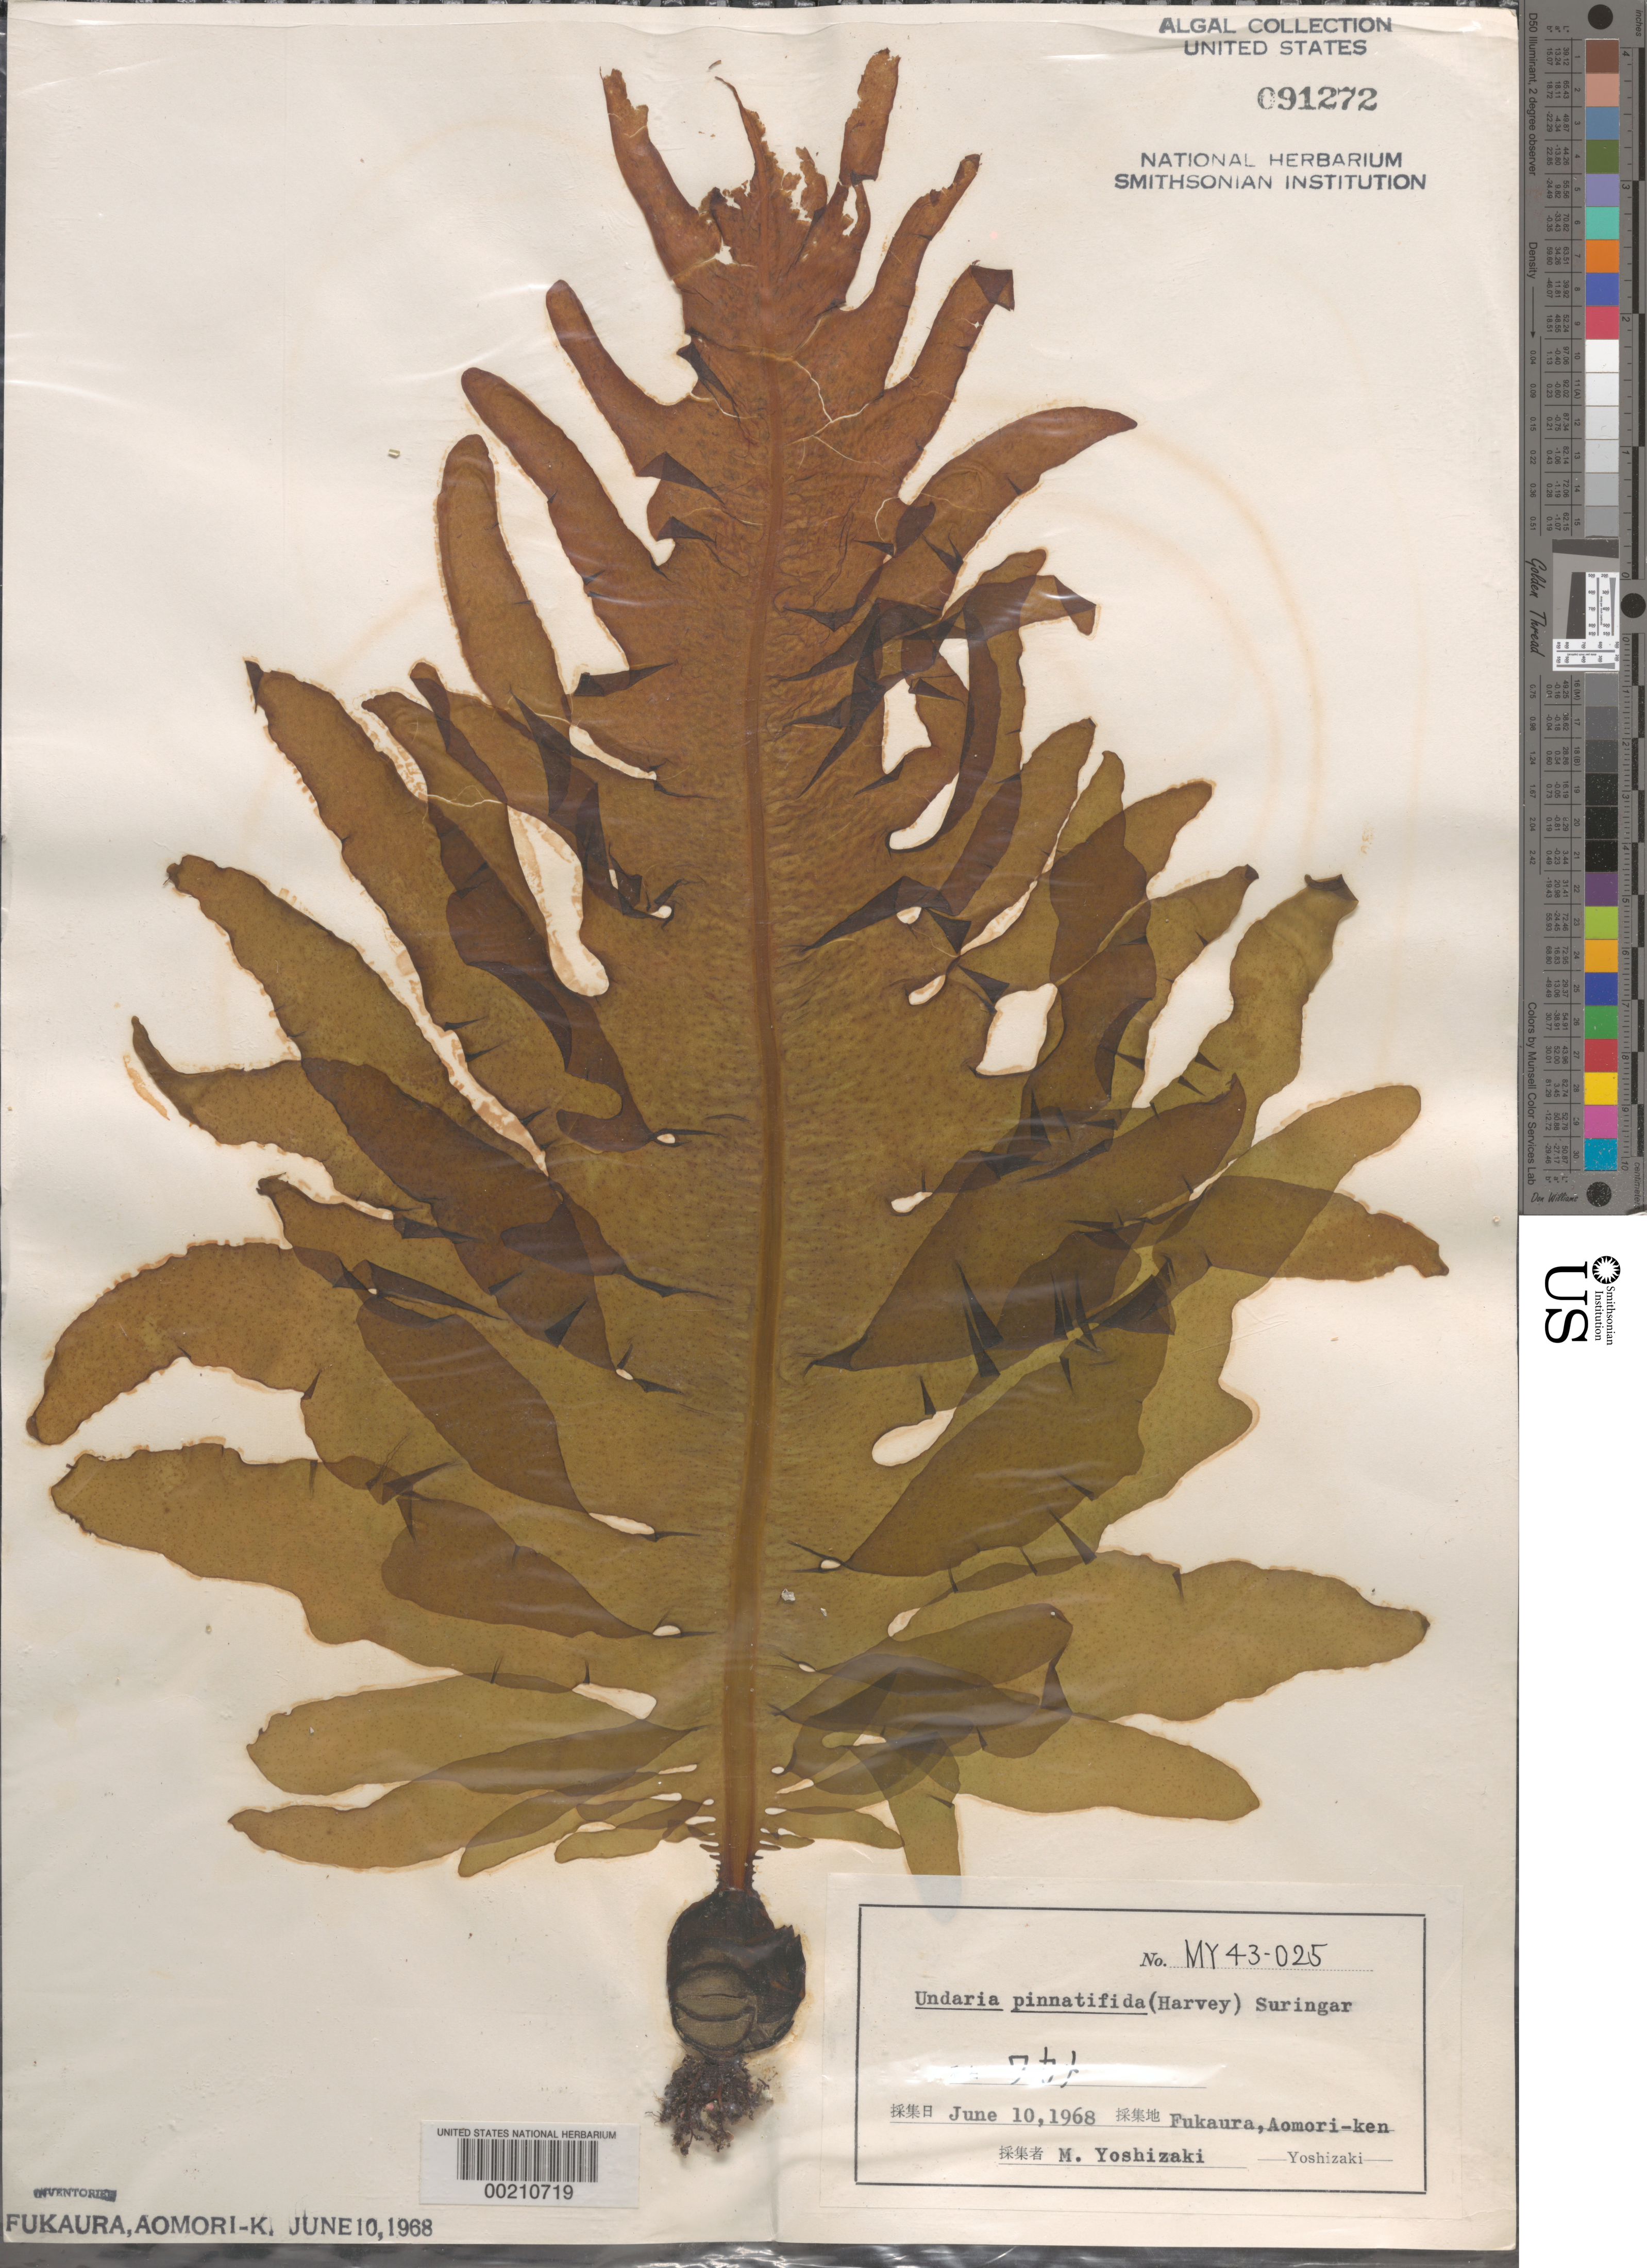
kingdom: Chromista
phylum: Ochrophyta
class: Phaeophyceae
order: Laminariales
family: Alariaceae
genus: Undaria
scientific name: Undaria pinnatifida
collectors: M. Yoshizaki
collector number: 43-025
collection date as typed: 10 Jun 1968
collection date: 1968-06-10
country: Japan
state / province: Aomori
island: Honshu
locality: Fukaura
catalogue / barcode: US 91272